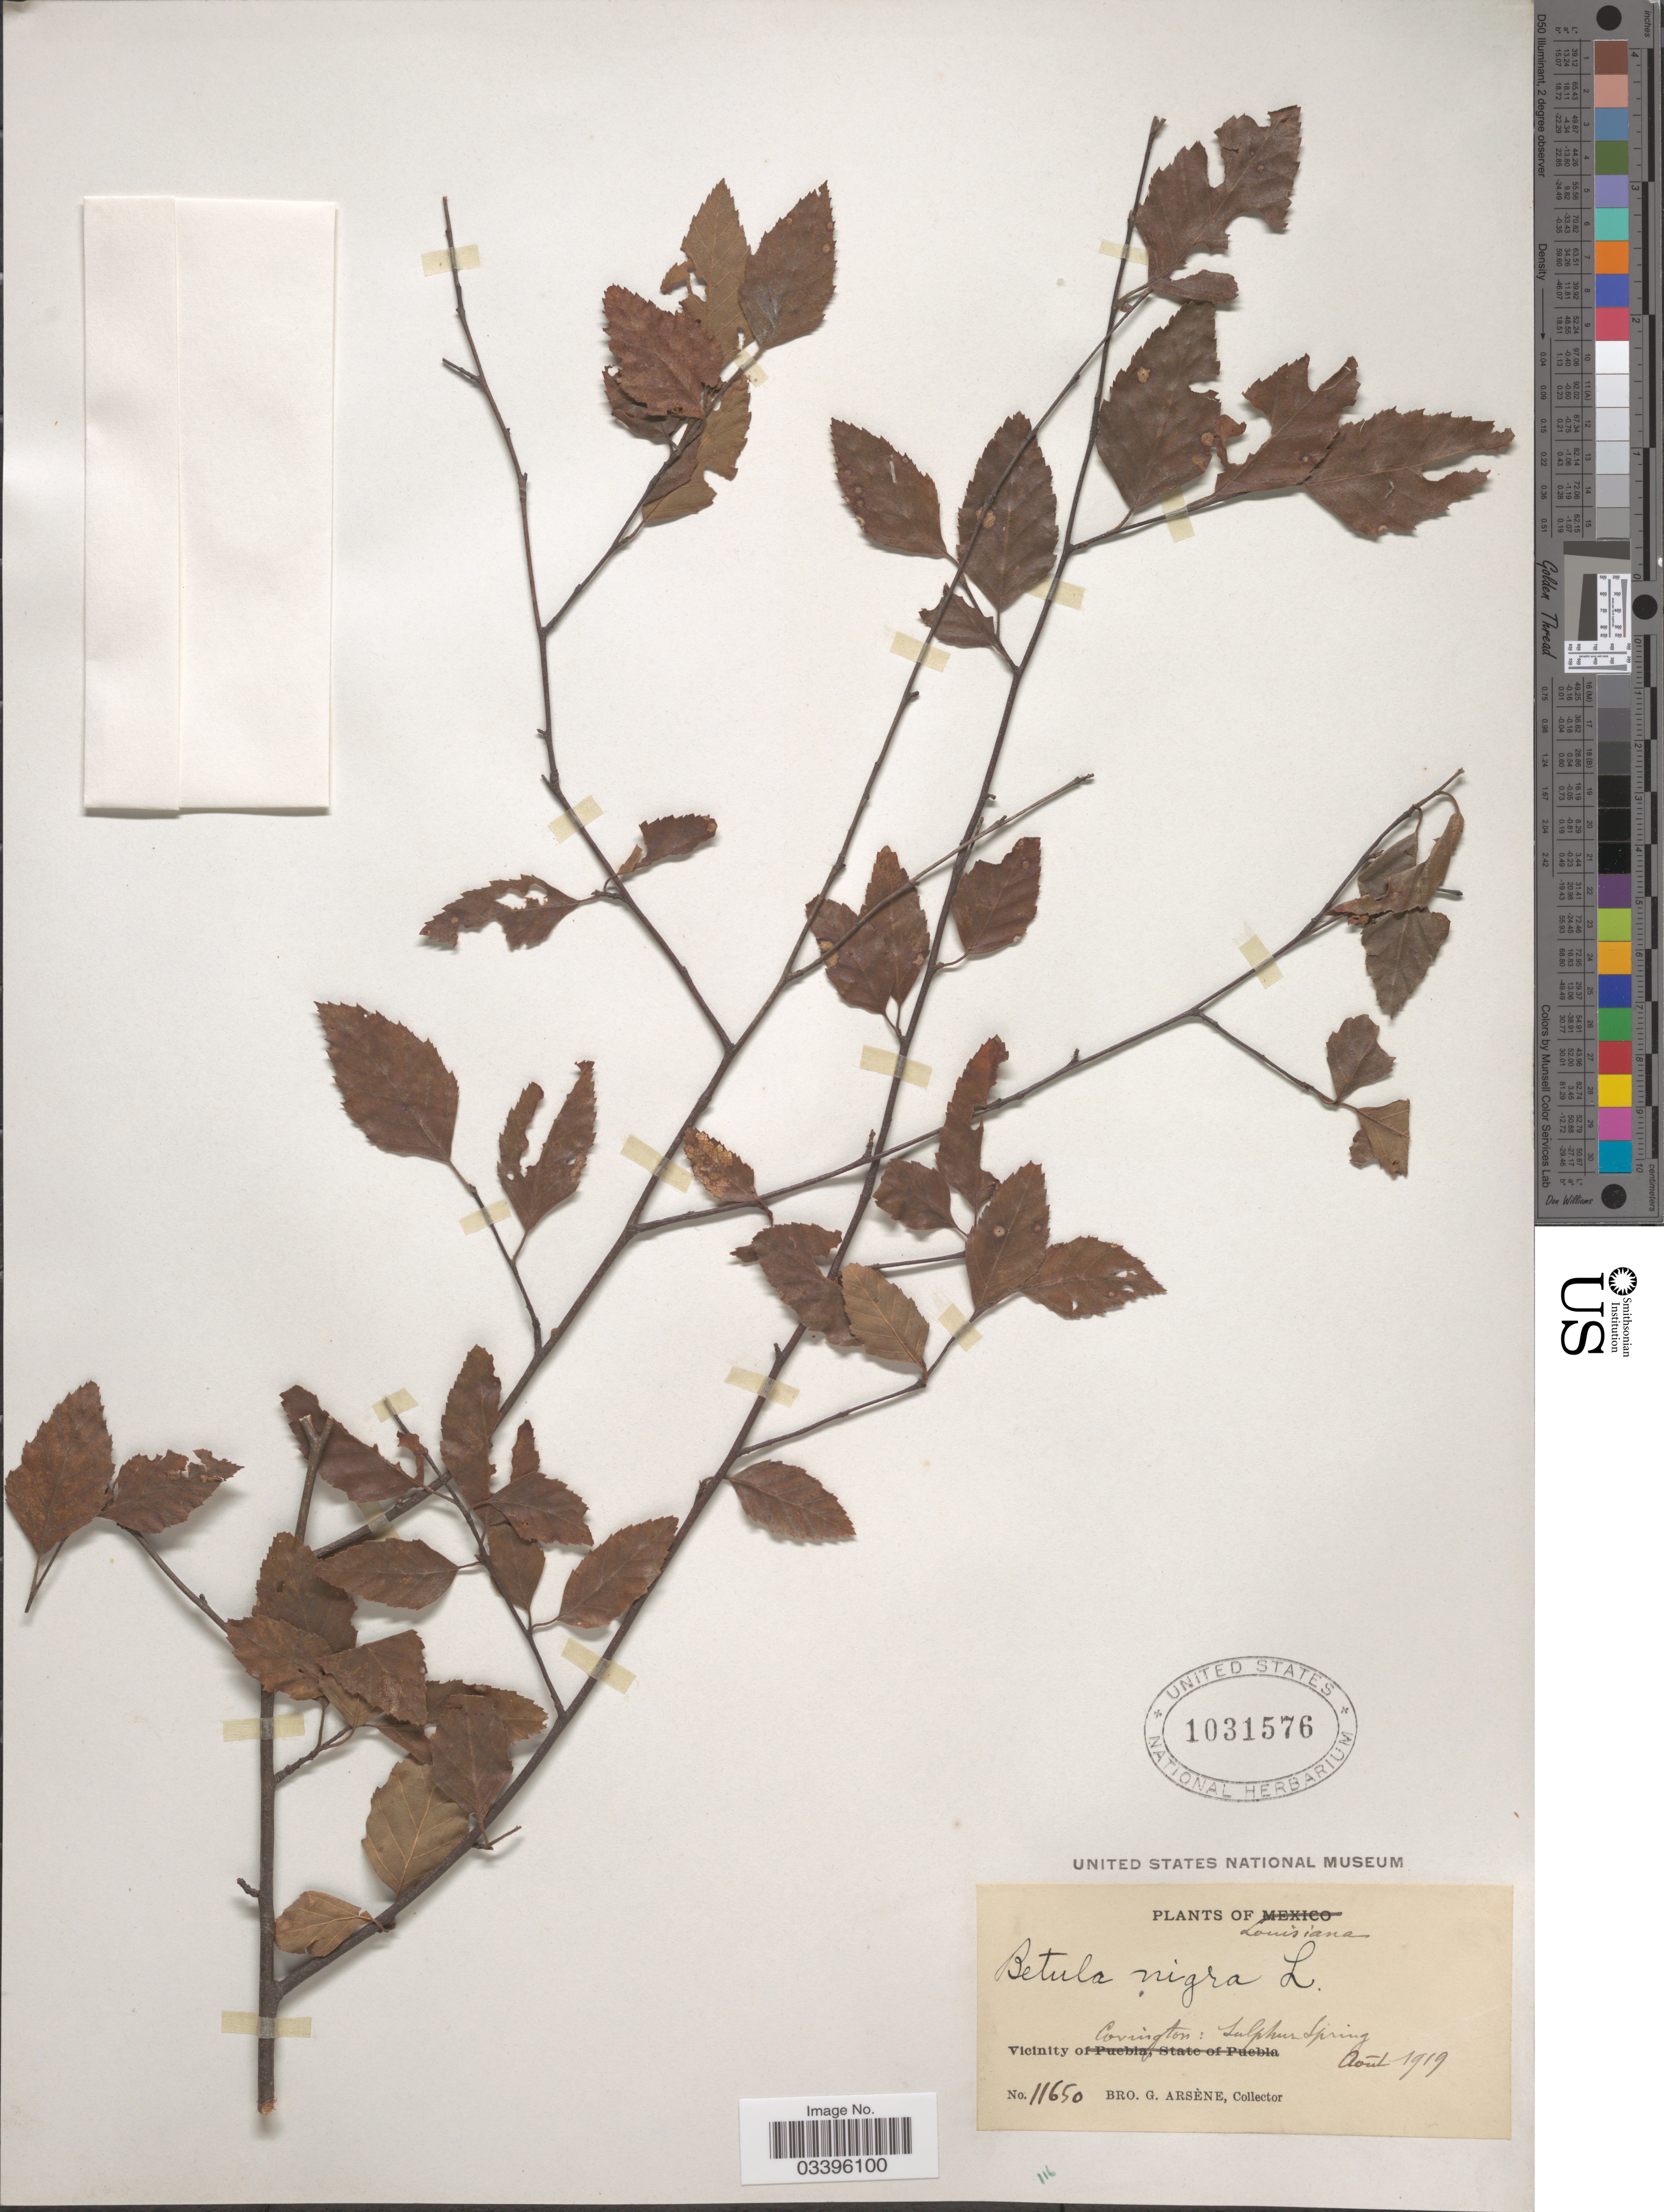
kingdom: Plantae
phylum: Tracheophyta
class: Magnoliopsida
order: Fagales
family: Betulaceae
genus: Betula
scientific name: Betula nigra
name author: L.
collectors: Bro. G. Arsène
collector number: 11650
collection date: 1919-08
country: United States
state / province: Louisiana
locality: Vicinity of Covington, Sulphur Spring.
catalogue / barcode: US 1031576